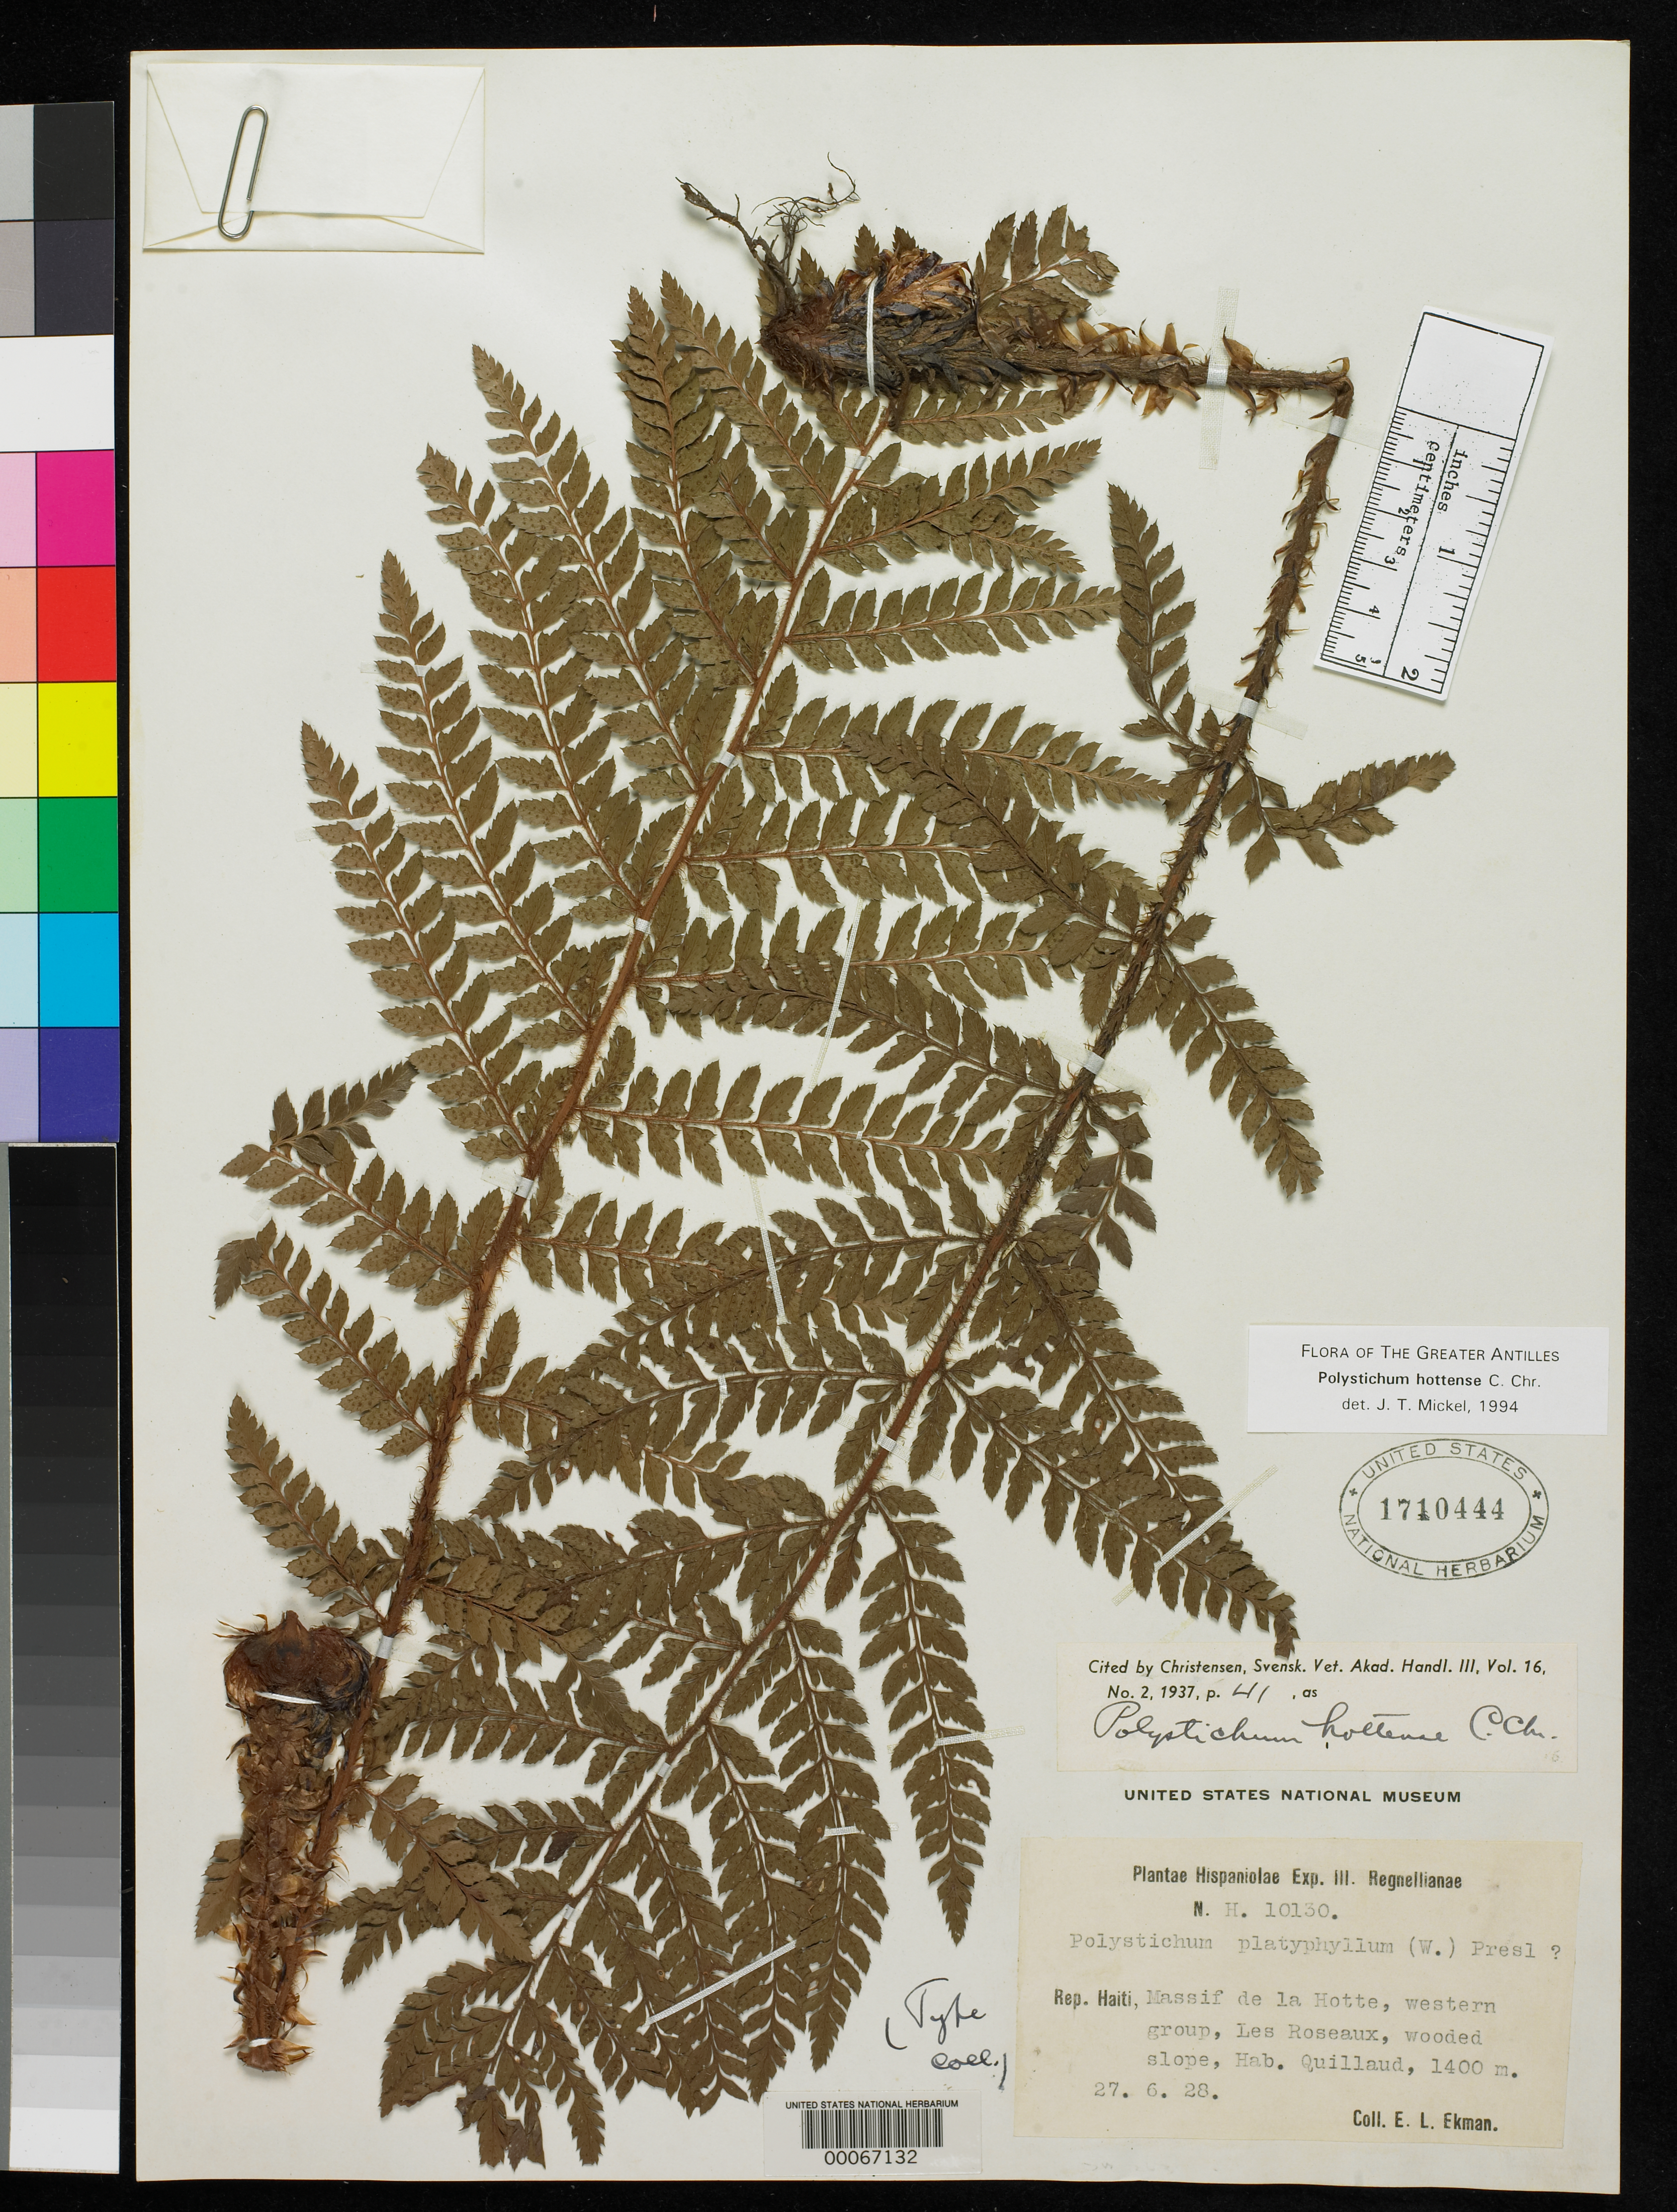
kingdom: Plantae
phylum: Tracheophyta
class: Polypodiopsida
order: Polypodiales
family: Dryopteridaceae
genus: Polystichum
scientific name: Polystichum hottense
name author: C. Chr.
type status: Isotype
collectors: E. L. Ekman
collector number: H10130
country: Haiti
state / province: Sud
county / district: Hotte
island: Hispaniola Island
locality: Les Roseaux.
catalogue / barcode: US 1710444